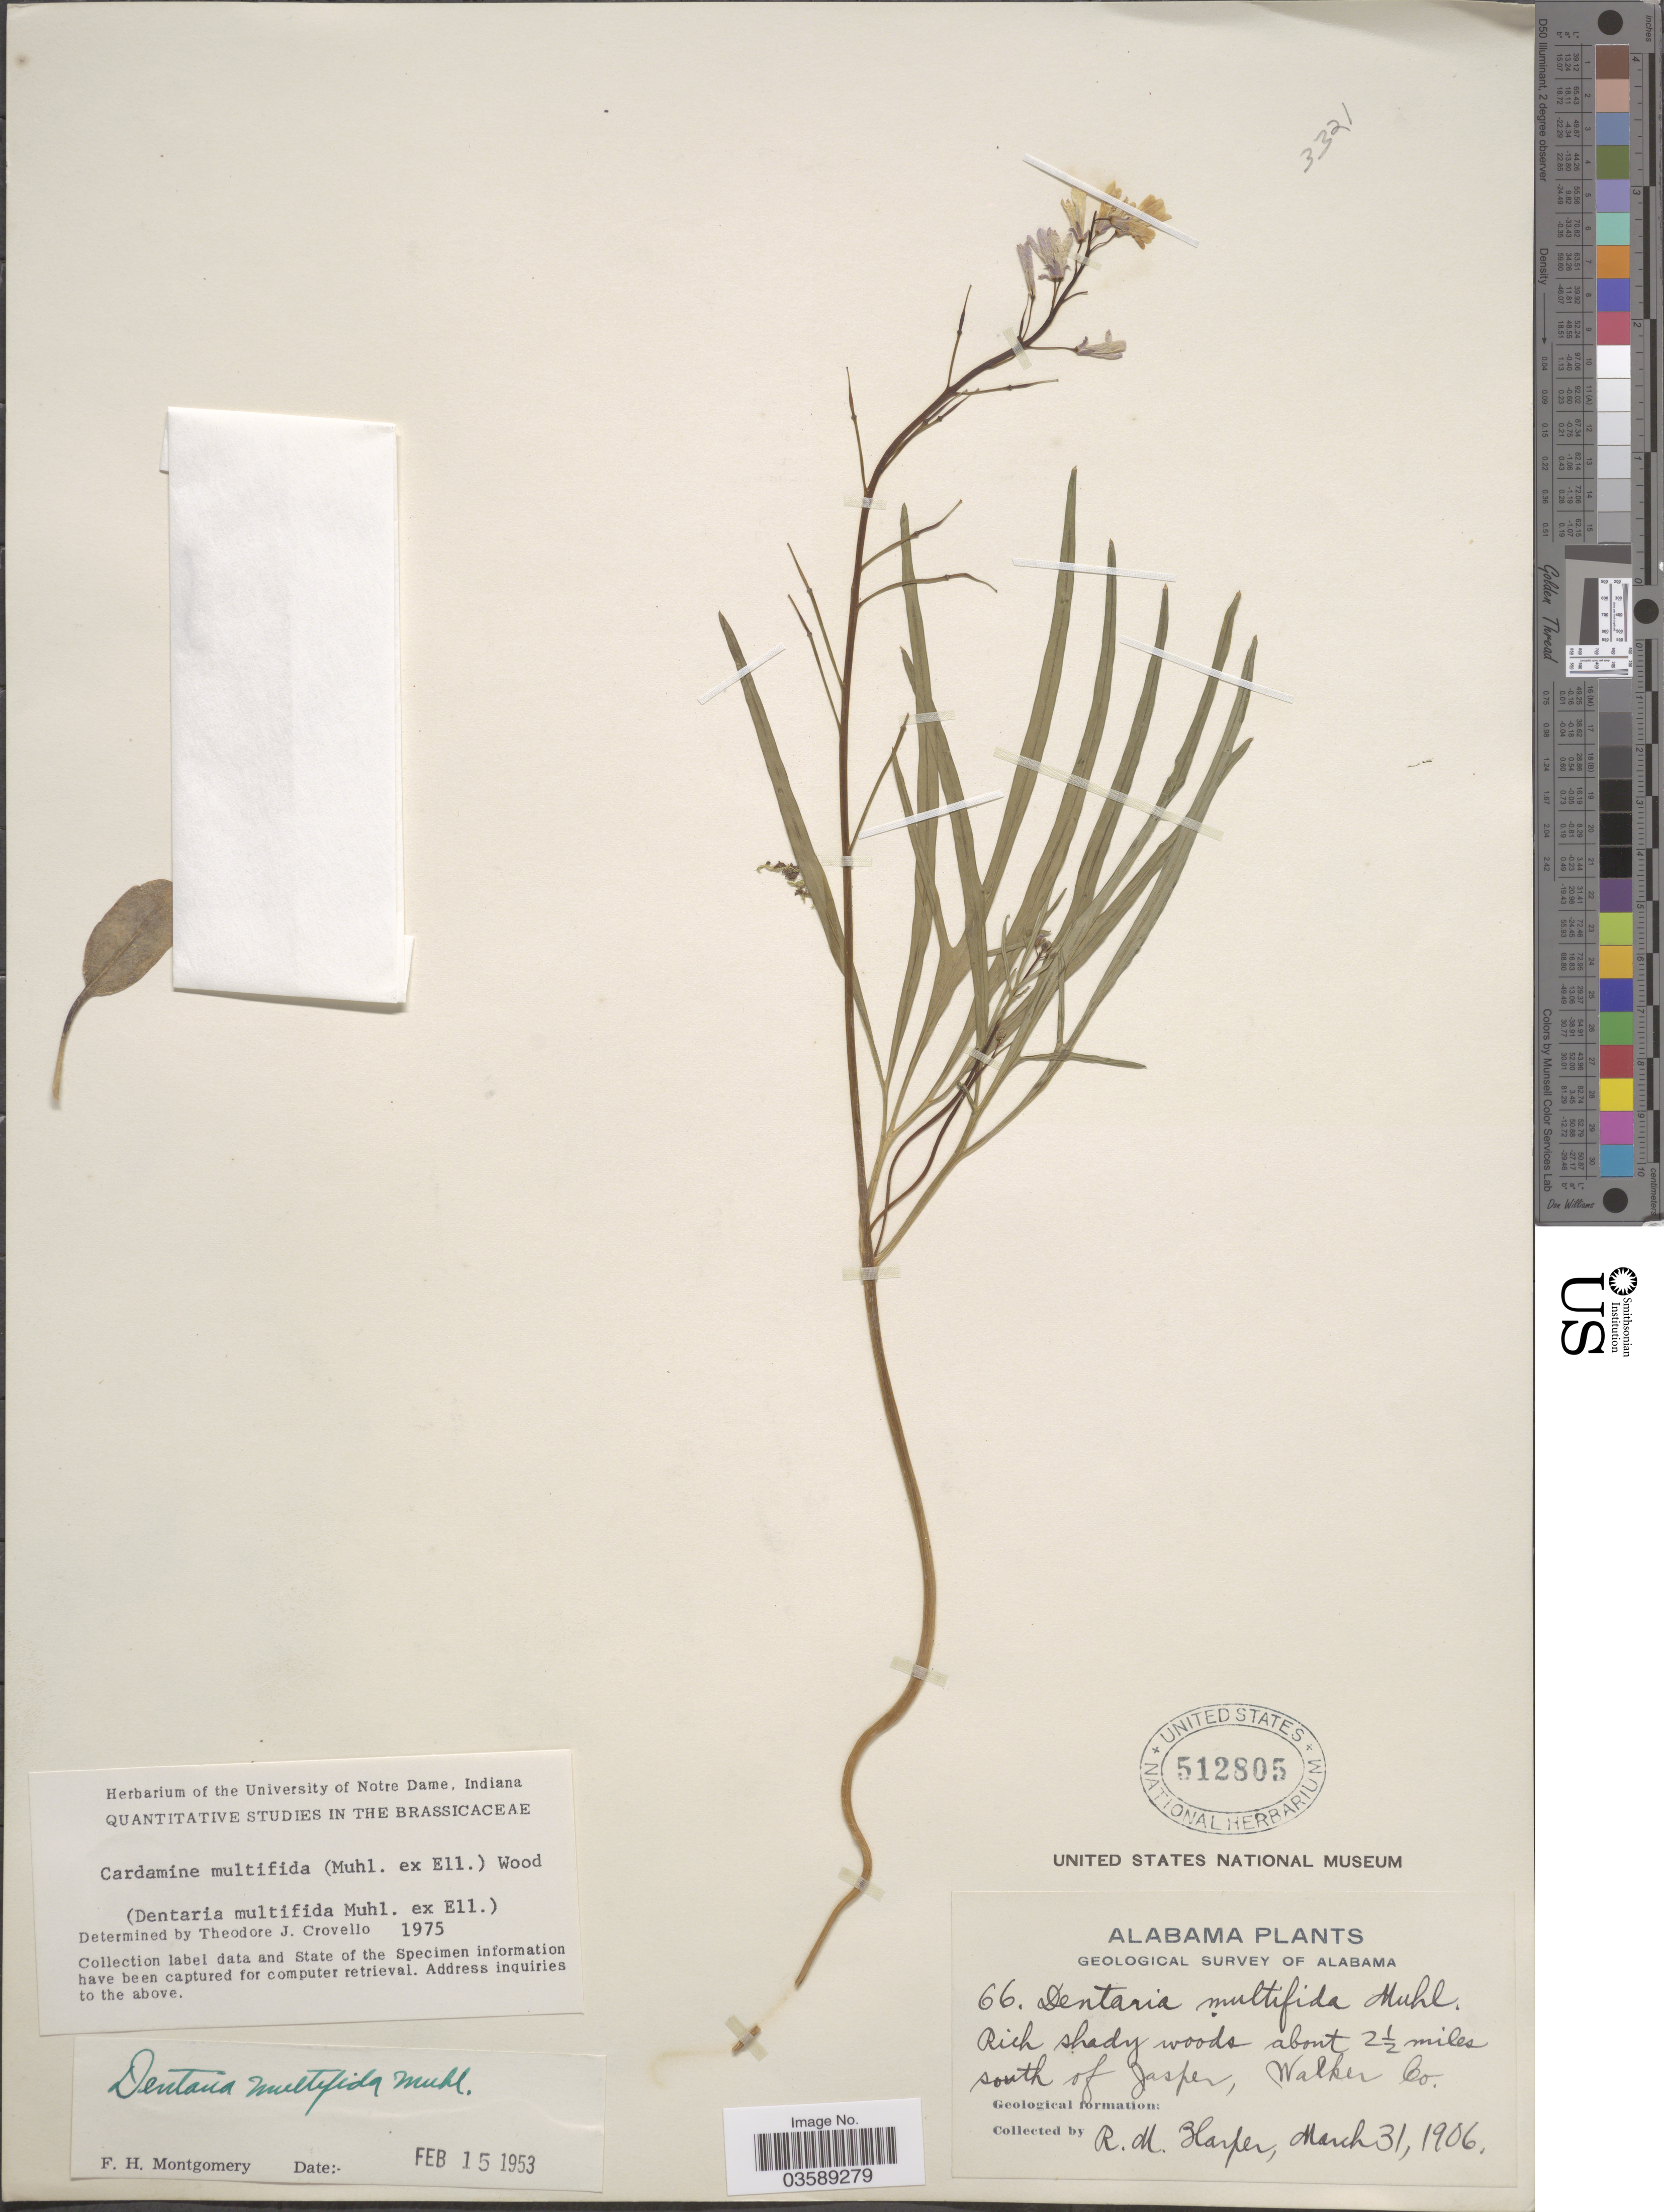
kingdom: Plantae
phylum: Tracheophyta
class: Magnoliopsida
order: Brassicales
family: Brassicaceae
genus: Cardamine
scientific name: Cardamine multifolia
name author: Rydb.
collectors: R. Harper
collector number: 66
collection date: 1906-03-31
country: United States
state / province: Alabama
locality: Rich shady woods about 2½ miles south of Jasper, Walker Co.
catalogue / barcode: US 512805